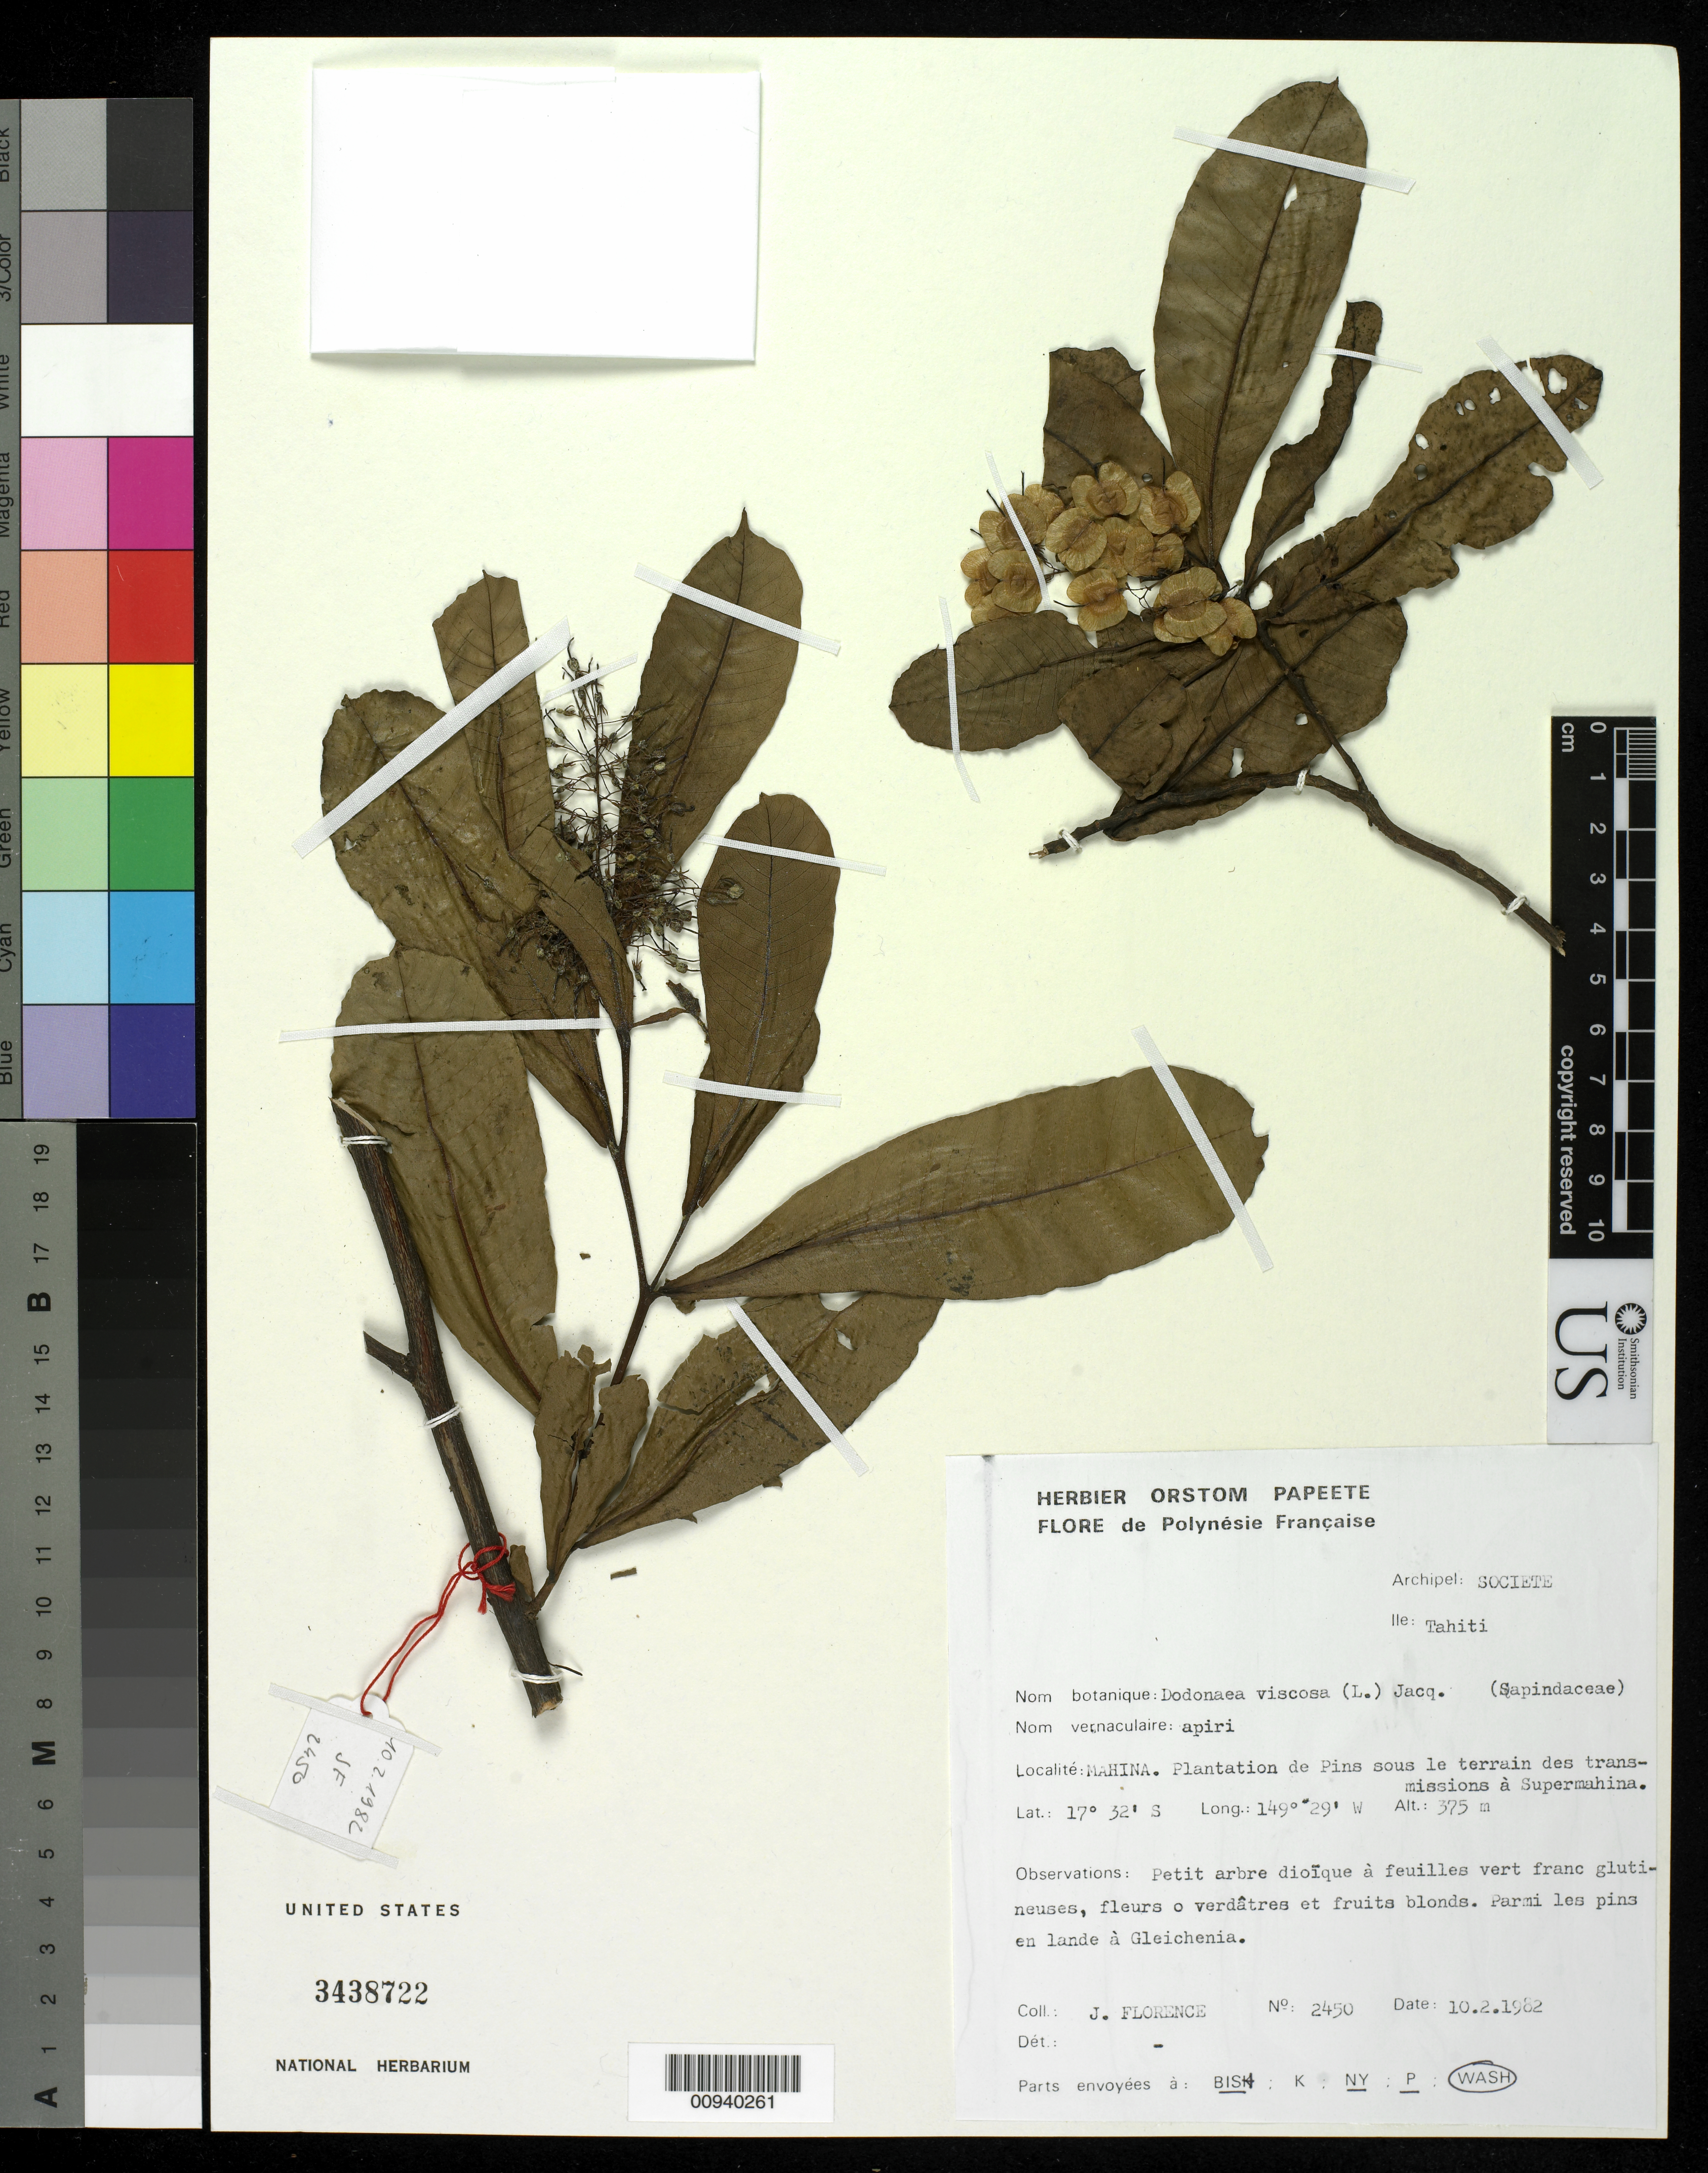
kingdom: Plantae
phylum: Tracheophyta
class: Magnoliopsida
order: Sapindales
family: Sapindaceae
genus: Dodonaea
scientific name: Dodonaea viscosa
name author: Jacq.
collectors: J. Florence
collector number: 2450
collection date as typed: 10 Feb 1982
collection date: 1982-02-10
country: French Polynesia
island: Tahiti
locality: Mahina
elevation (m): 375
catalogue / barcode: US 3438722